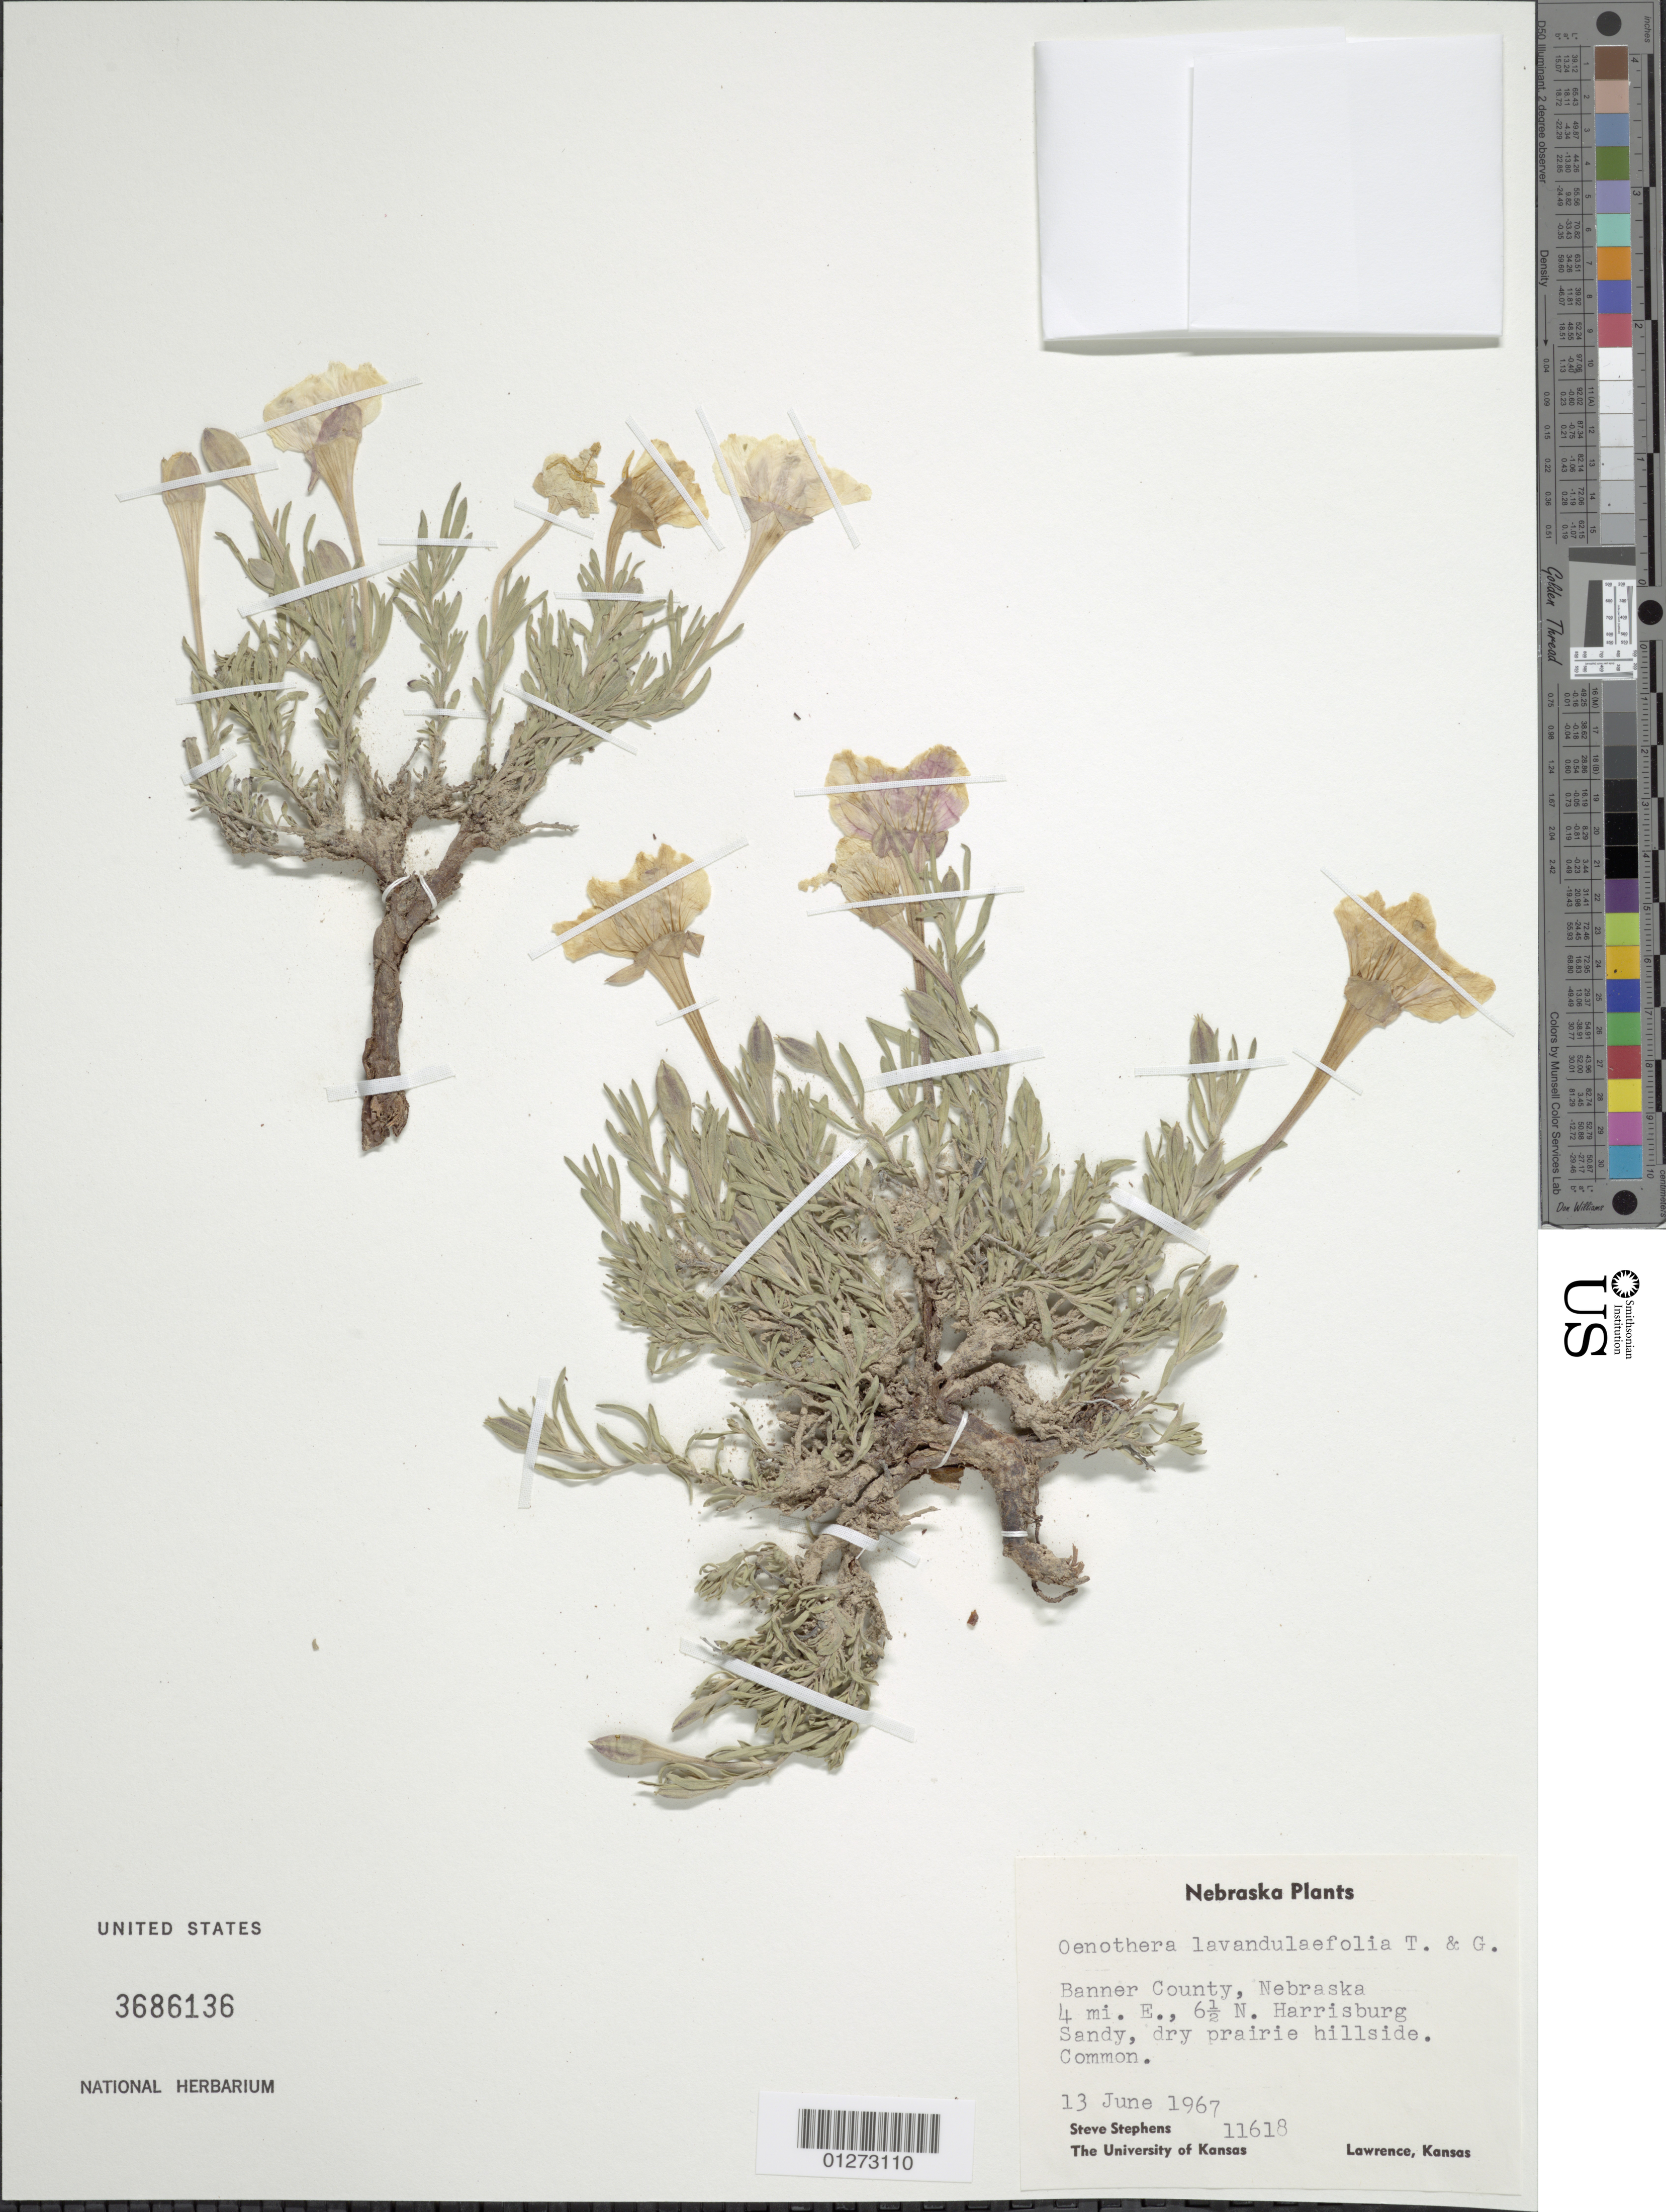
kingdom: Plantae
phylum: Tracheophyta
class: Magnoliopsida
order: Myrtales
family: Onagraceae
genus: Oenothera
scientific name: Oenothera lavandulifolia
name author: Torr. & A. Gray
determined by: Wagner, W. L., (BOT), Smithsonian Institution - National Museum of Natural History (UNITED STATES)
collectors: S. Stephens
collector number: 11618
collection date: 1967-06-13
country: United States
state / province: Nebraska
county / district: Banner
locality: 4 mi E., 6.5 N. Harrisburg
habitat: Sandy, dry prairie hillside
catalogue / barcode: US 3686136